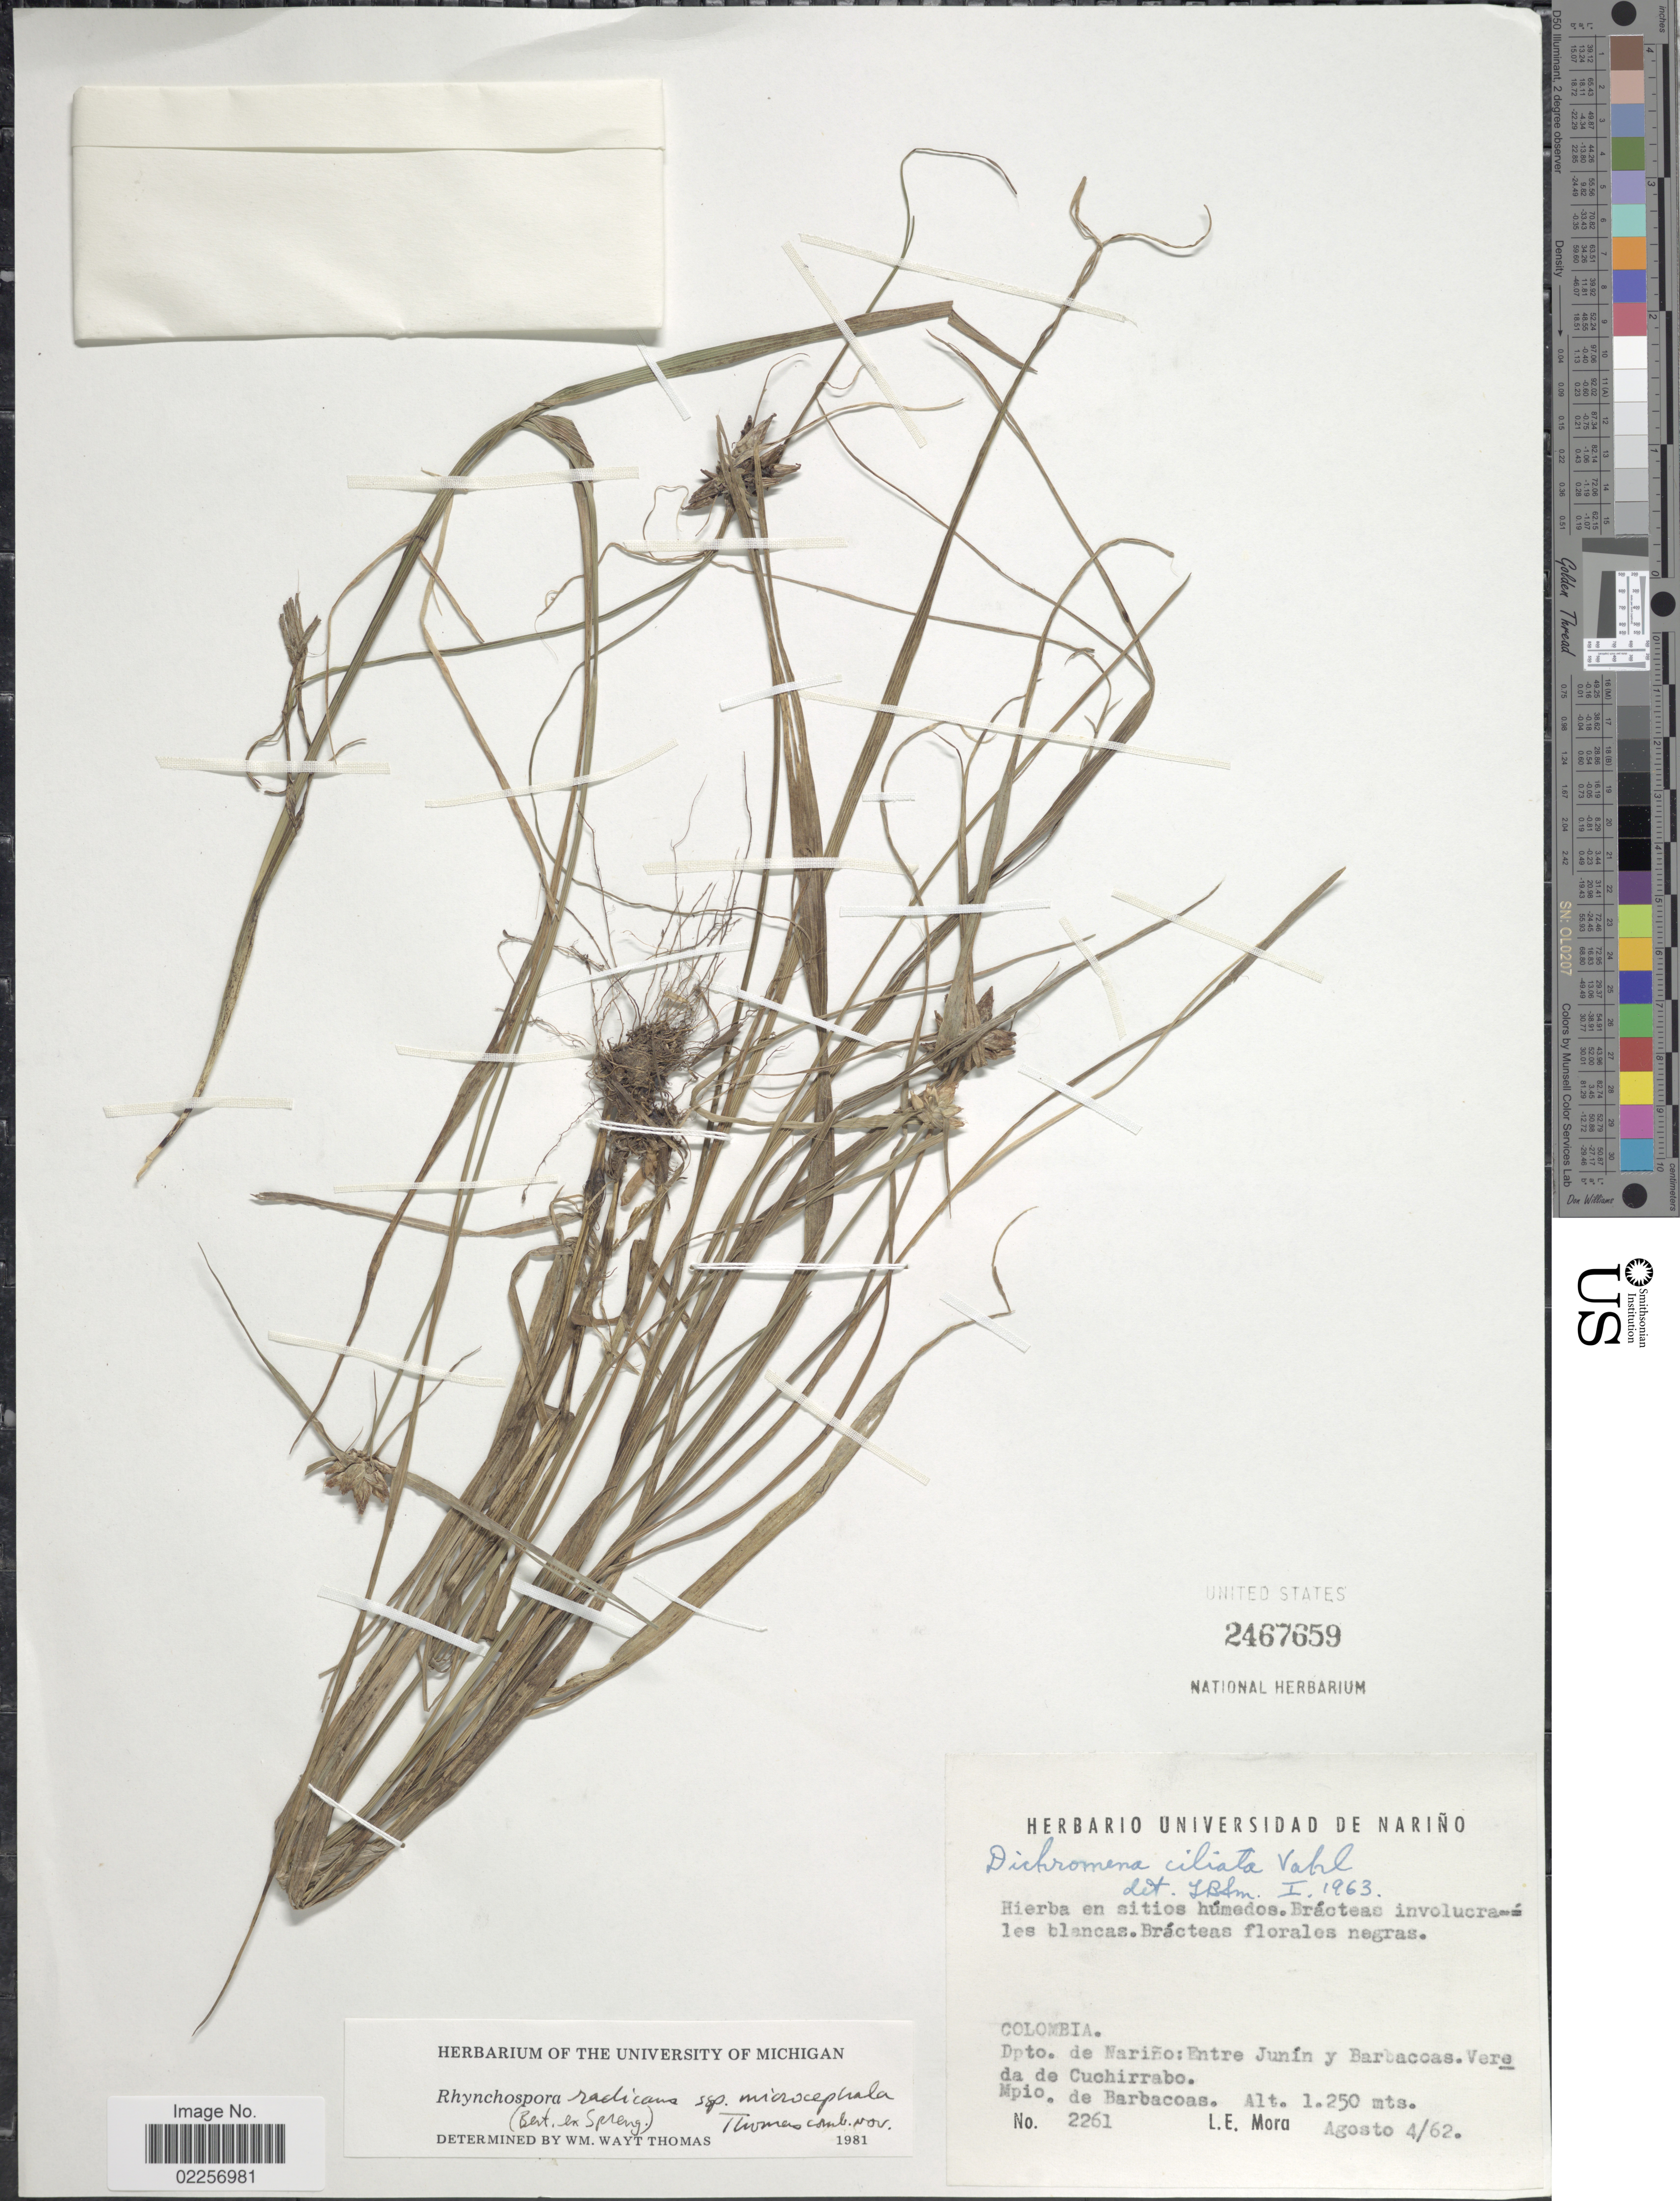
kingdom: Plantae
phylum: Tracheophyta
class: Liliopsida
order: Poales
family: Cyperaceae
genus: Rhynchospora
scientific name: Rhynchospora radicans subsp. microcephala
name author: (Bertero ex Spreng.) W.W. Thomas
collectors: L. Mora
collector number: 2261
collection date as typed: Transcribed d/m/y: 4/8/62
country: Colombia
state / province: Nariño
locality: Entre Junin y Barbacoas. Vereda de Cuchirrabo. Mpio. de Barbacoas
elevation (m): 1250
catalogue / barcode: US 2467659